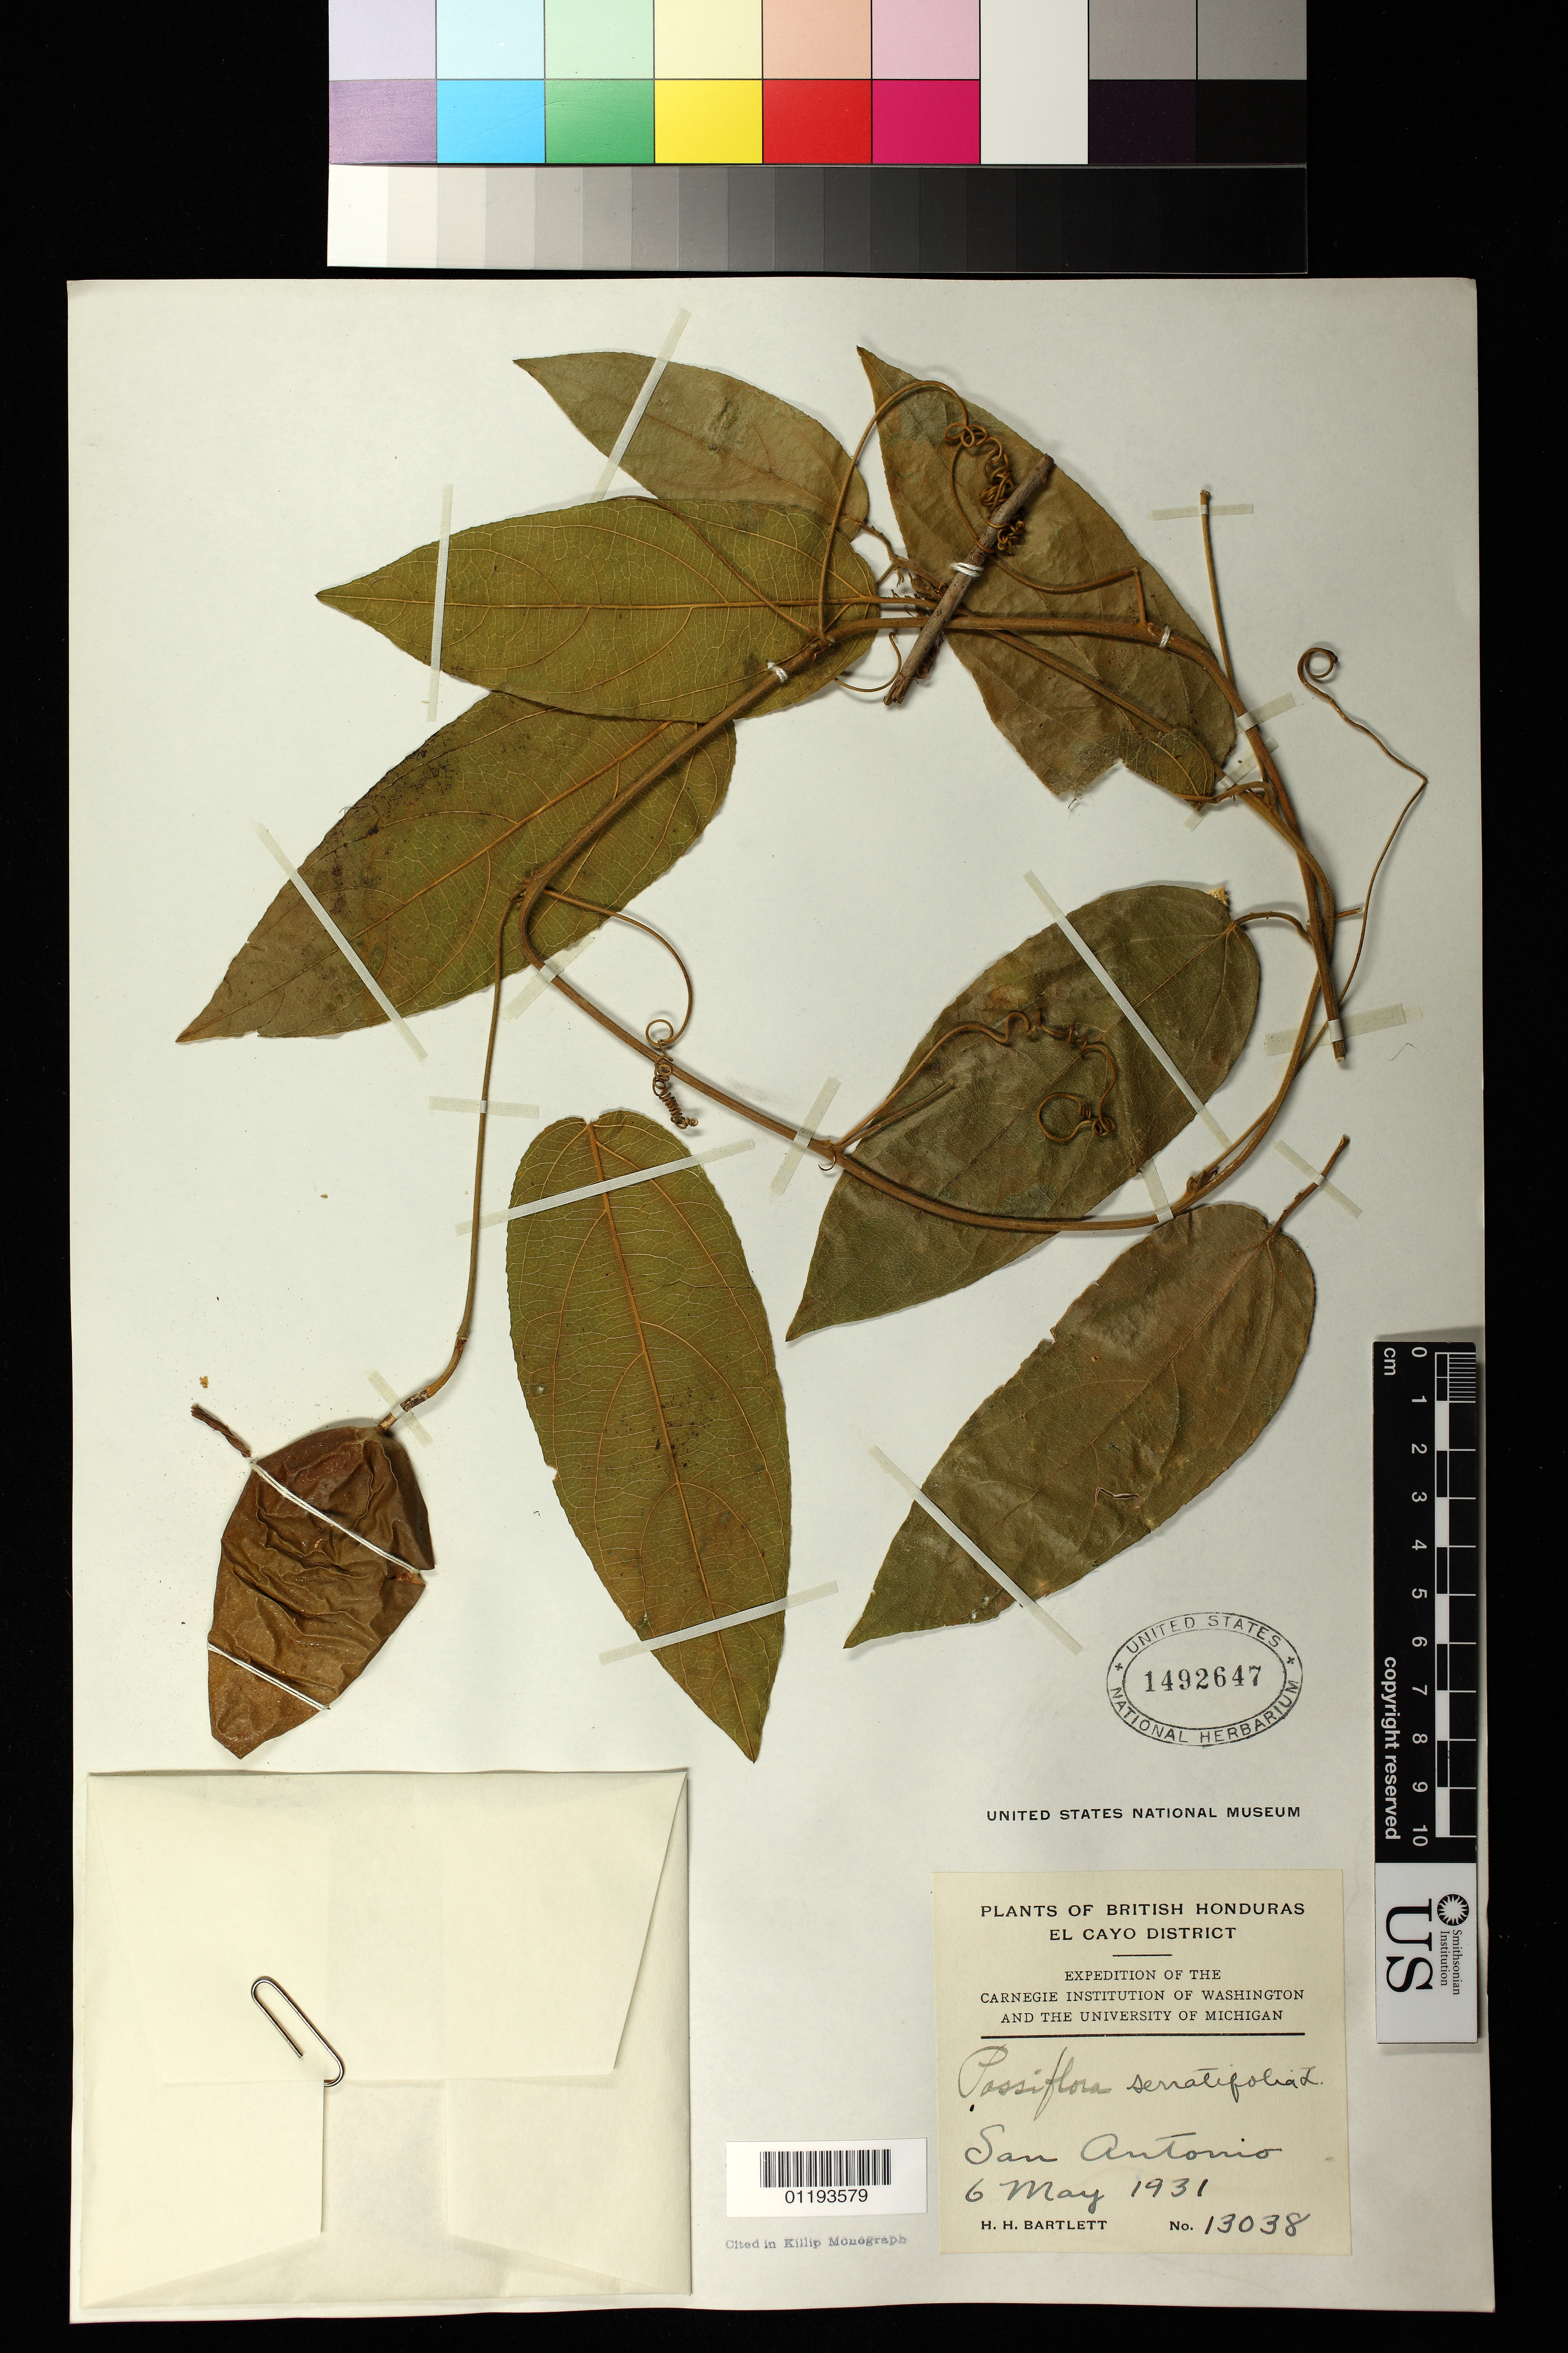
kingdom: Plantae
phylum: Tracheophyta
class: Magnoliopsida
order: Malpighiales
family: Passifloraceae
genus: Passiflora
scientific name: Passiflora serratifolia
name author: L.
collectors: H. H. Bartlett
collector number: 13038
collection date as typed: May 6 1931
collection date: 1931-05-06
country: Belize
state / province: Cayo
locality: San Antonio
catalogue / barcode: US 1492647